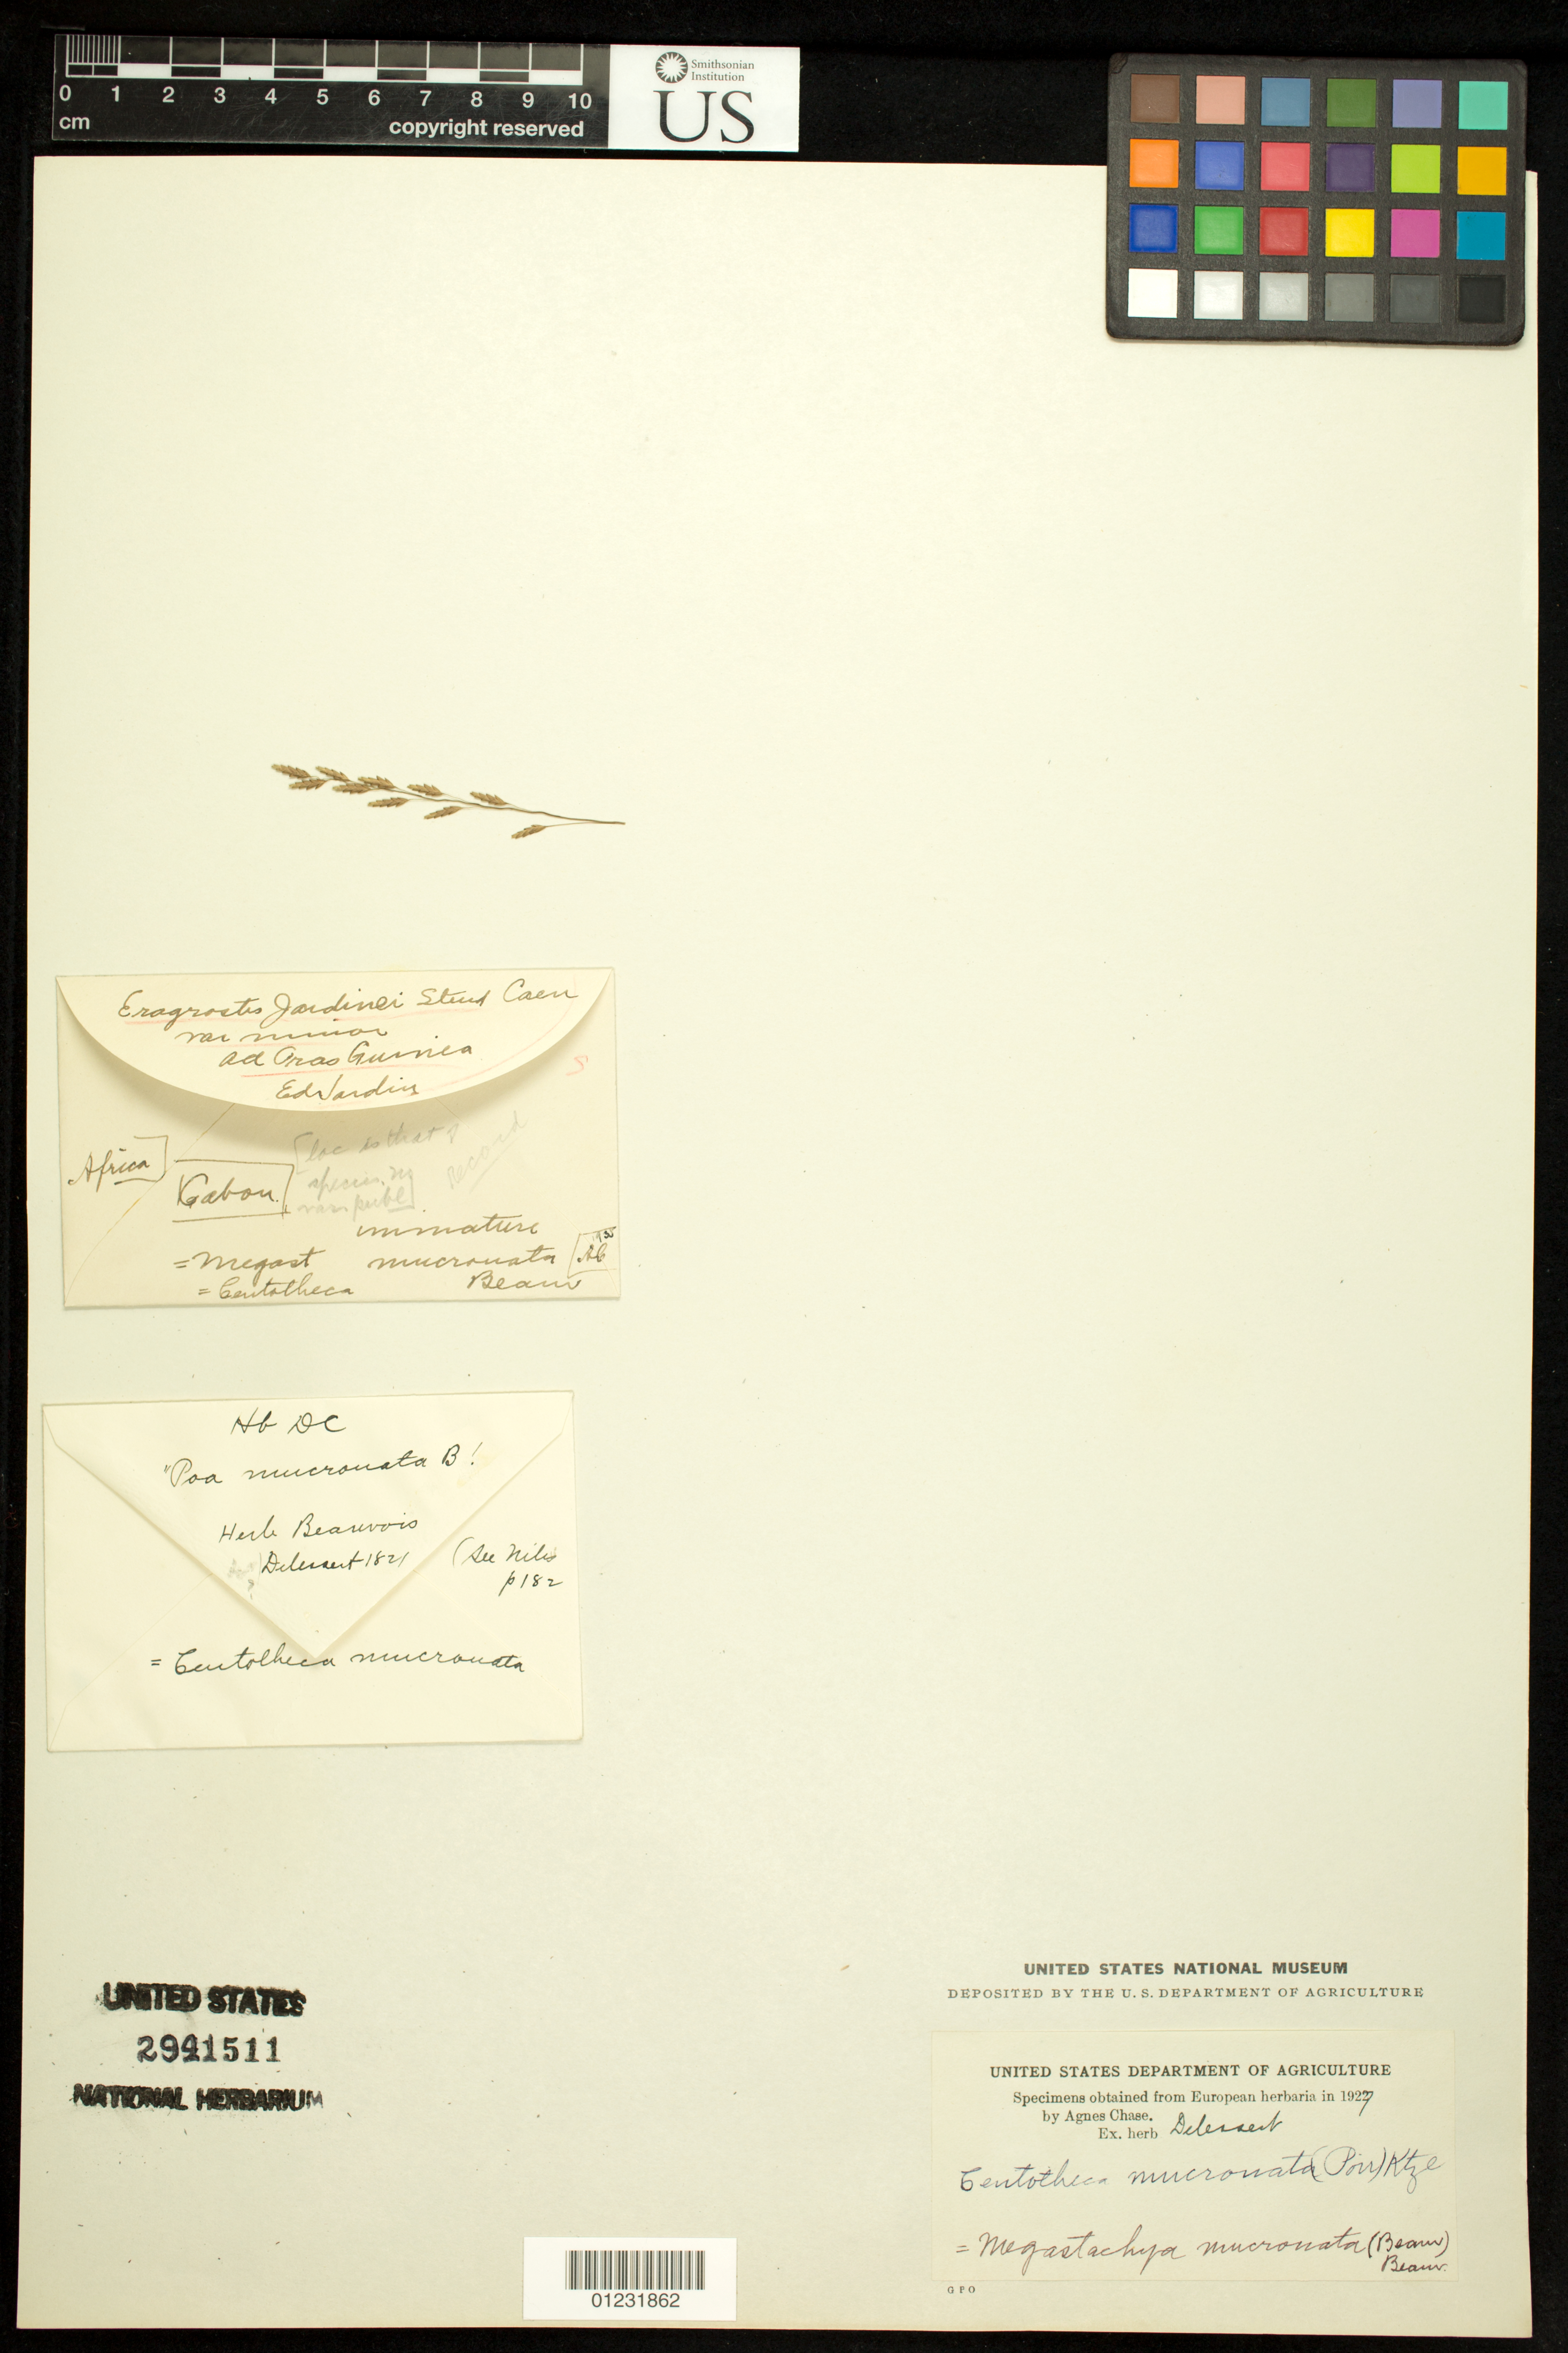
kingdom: Plantae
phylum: Tracheophyta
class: Liliopsida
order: Poales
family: Poaceae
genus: Eragrostis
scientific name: Eragrostis jardinei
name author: Steud.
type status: Type Collection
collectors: E. Jardin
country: Gabon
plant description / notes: Fragmentary material of type specimens ex herb. Delessert, ex herb. DC.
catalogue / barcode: US 2941511